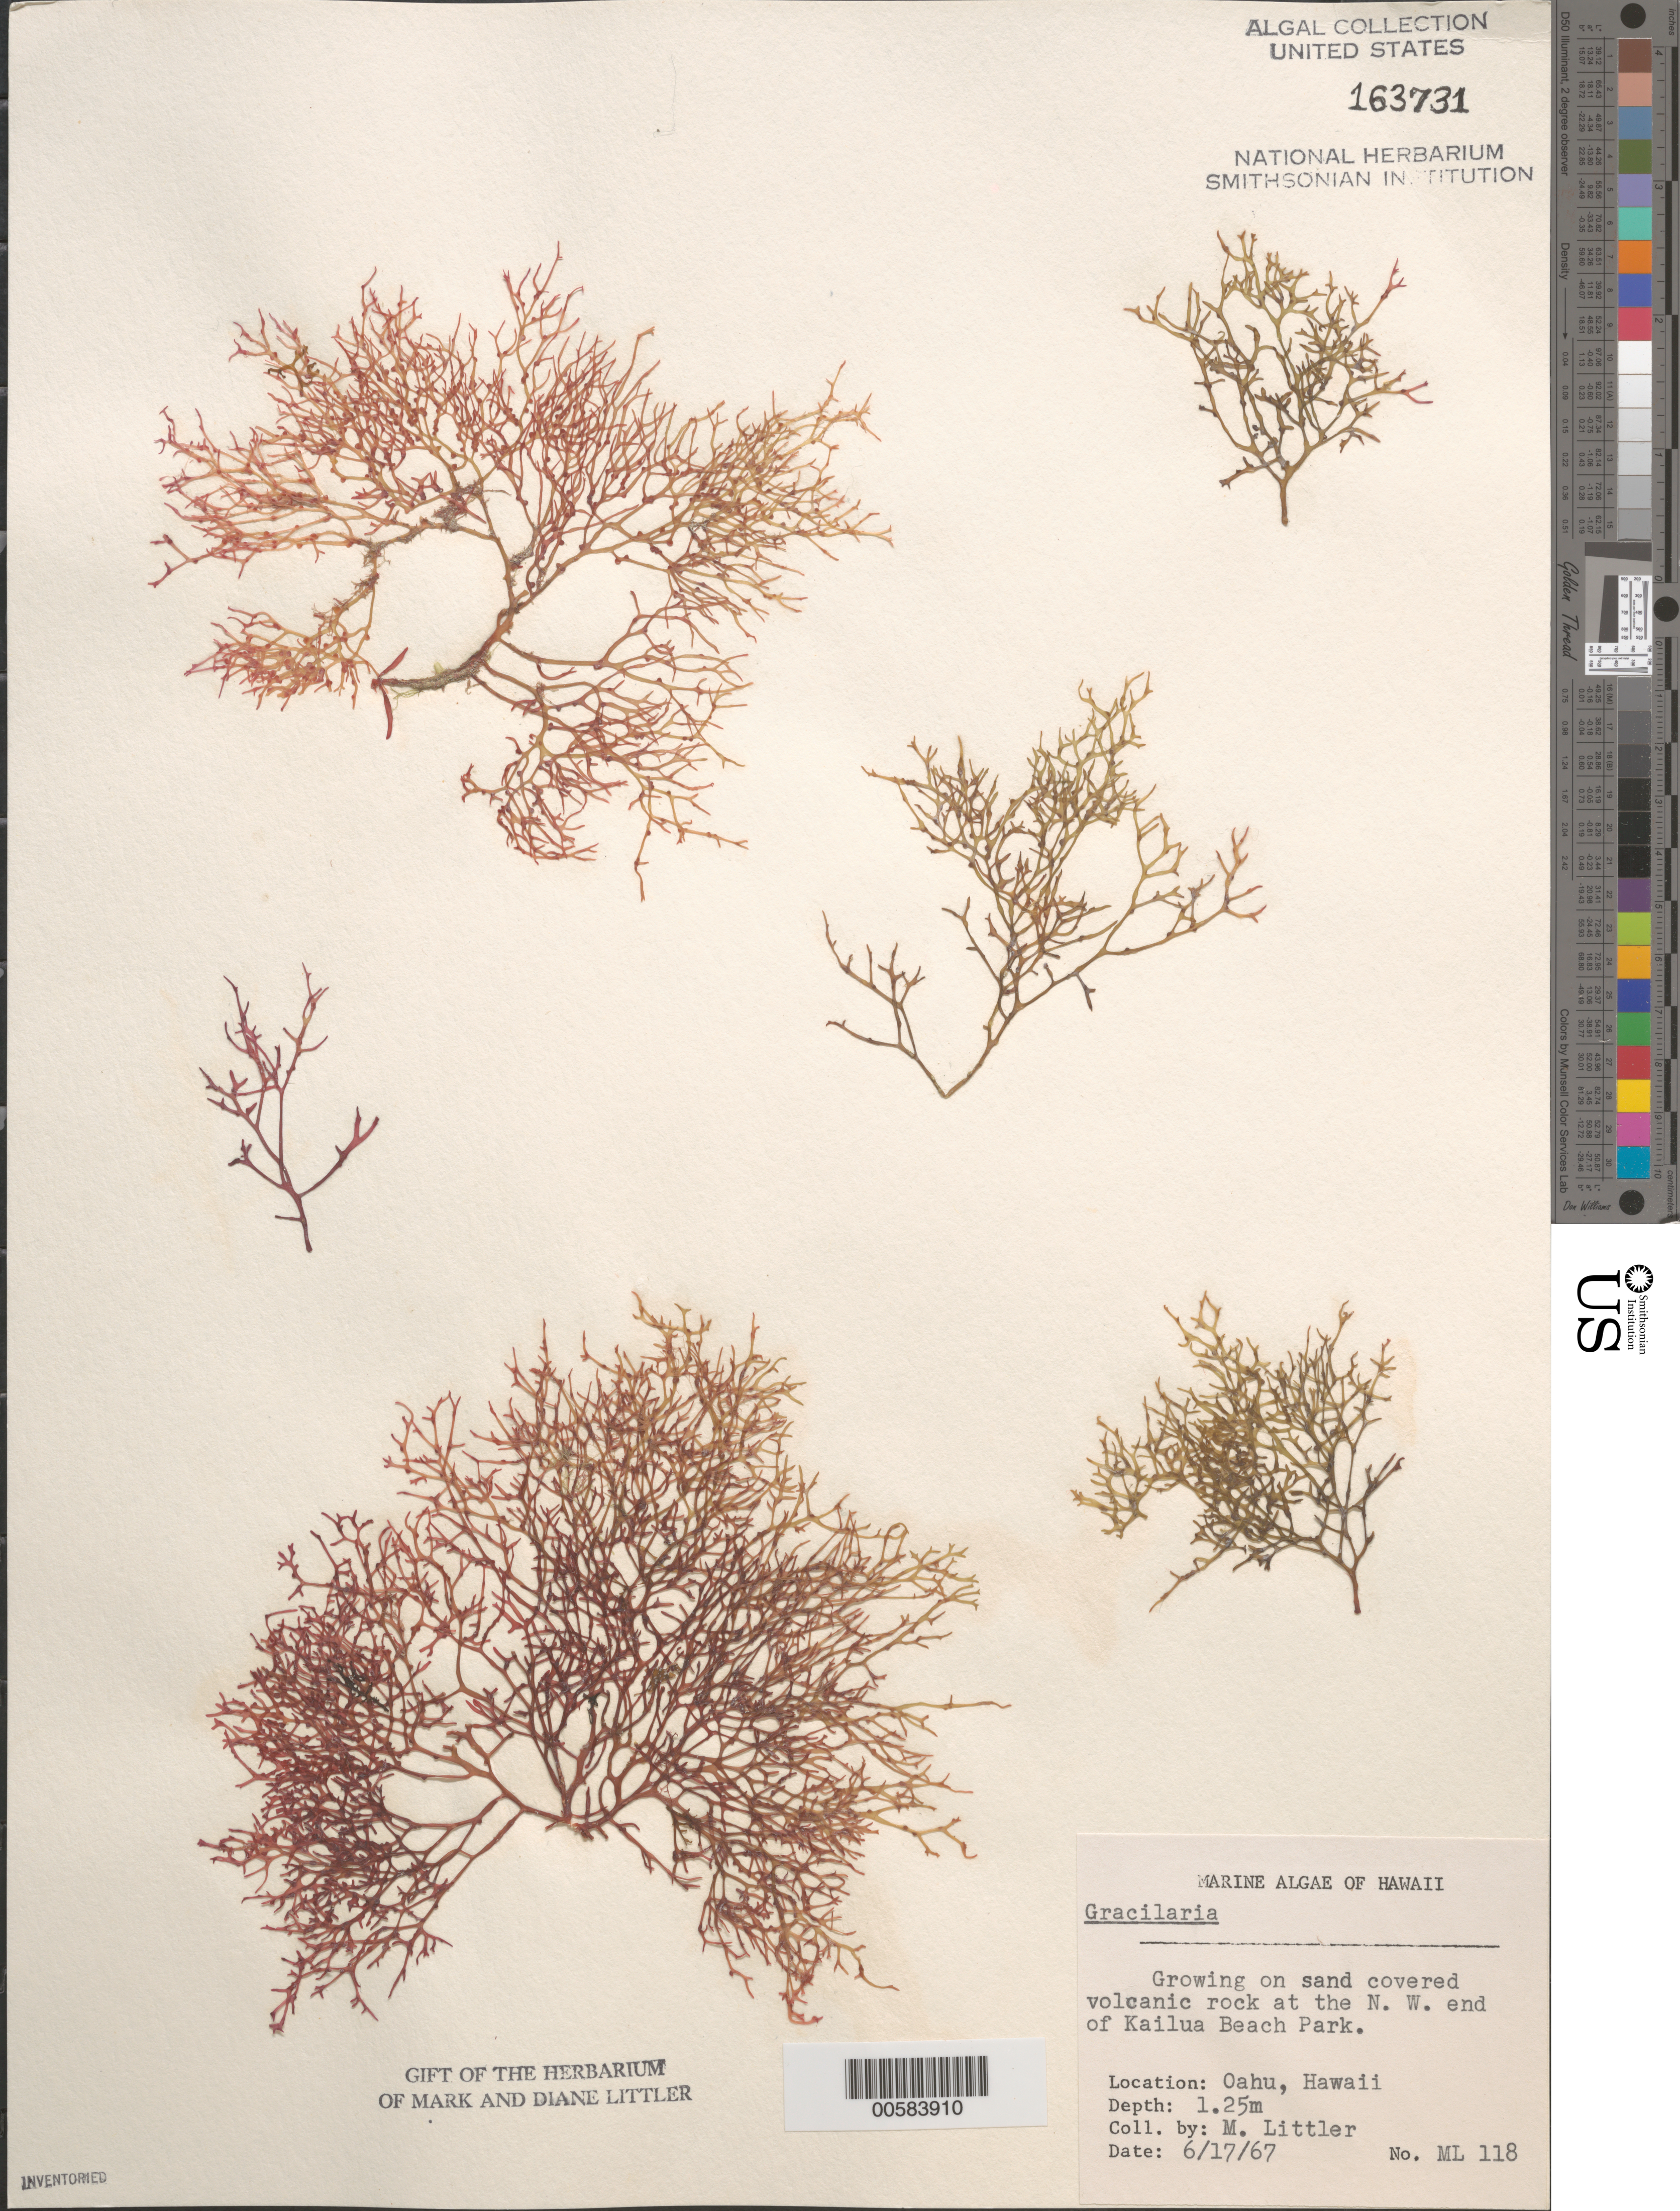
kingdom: Plantae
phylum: Rhodophyta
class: Florideophyceae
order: Gracilariales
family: Gracilariaceae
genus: Gracilaria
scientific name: Gracilaria sp.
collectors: M. M. Littler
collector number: ML 118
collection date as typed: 17 Jun 1967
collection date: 1967-06-17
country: United States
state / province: Hawaii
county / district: Honolulu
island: Oahu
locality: Kailua Beach Park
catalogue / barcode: US 163731